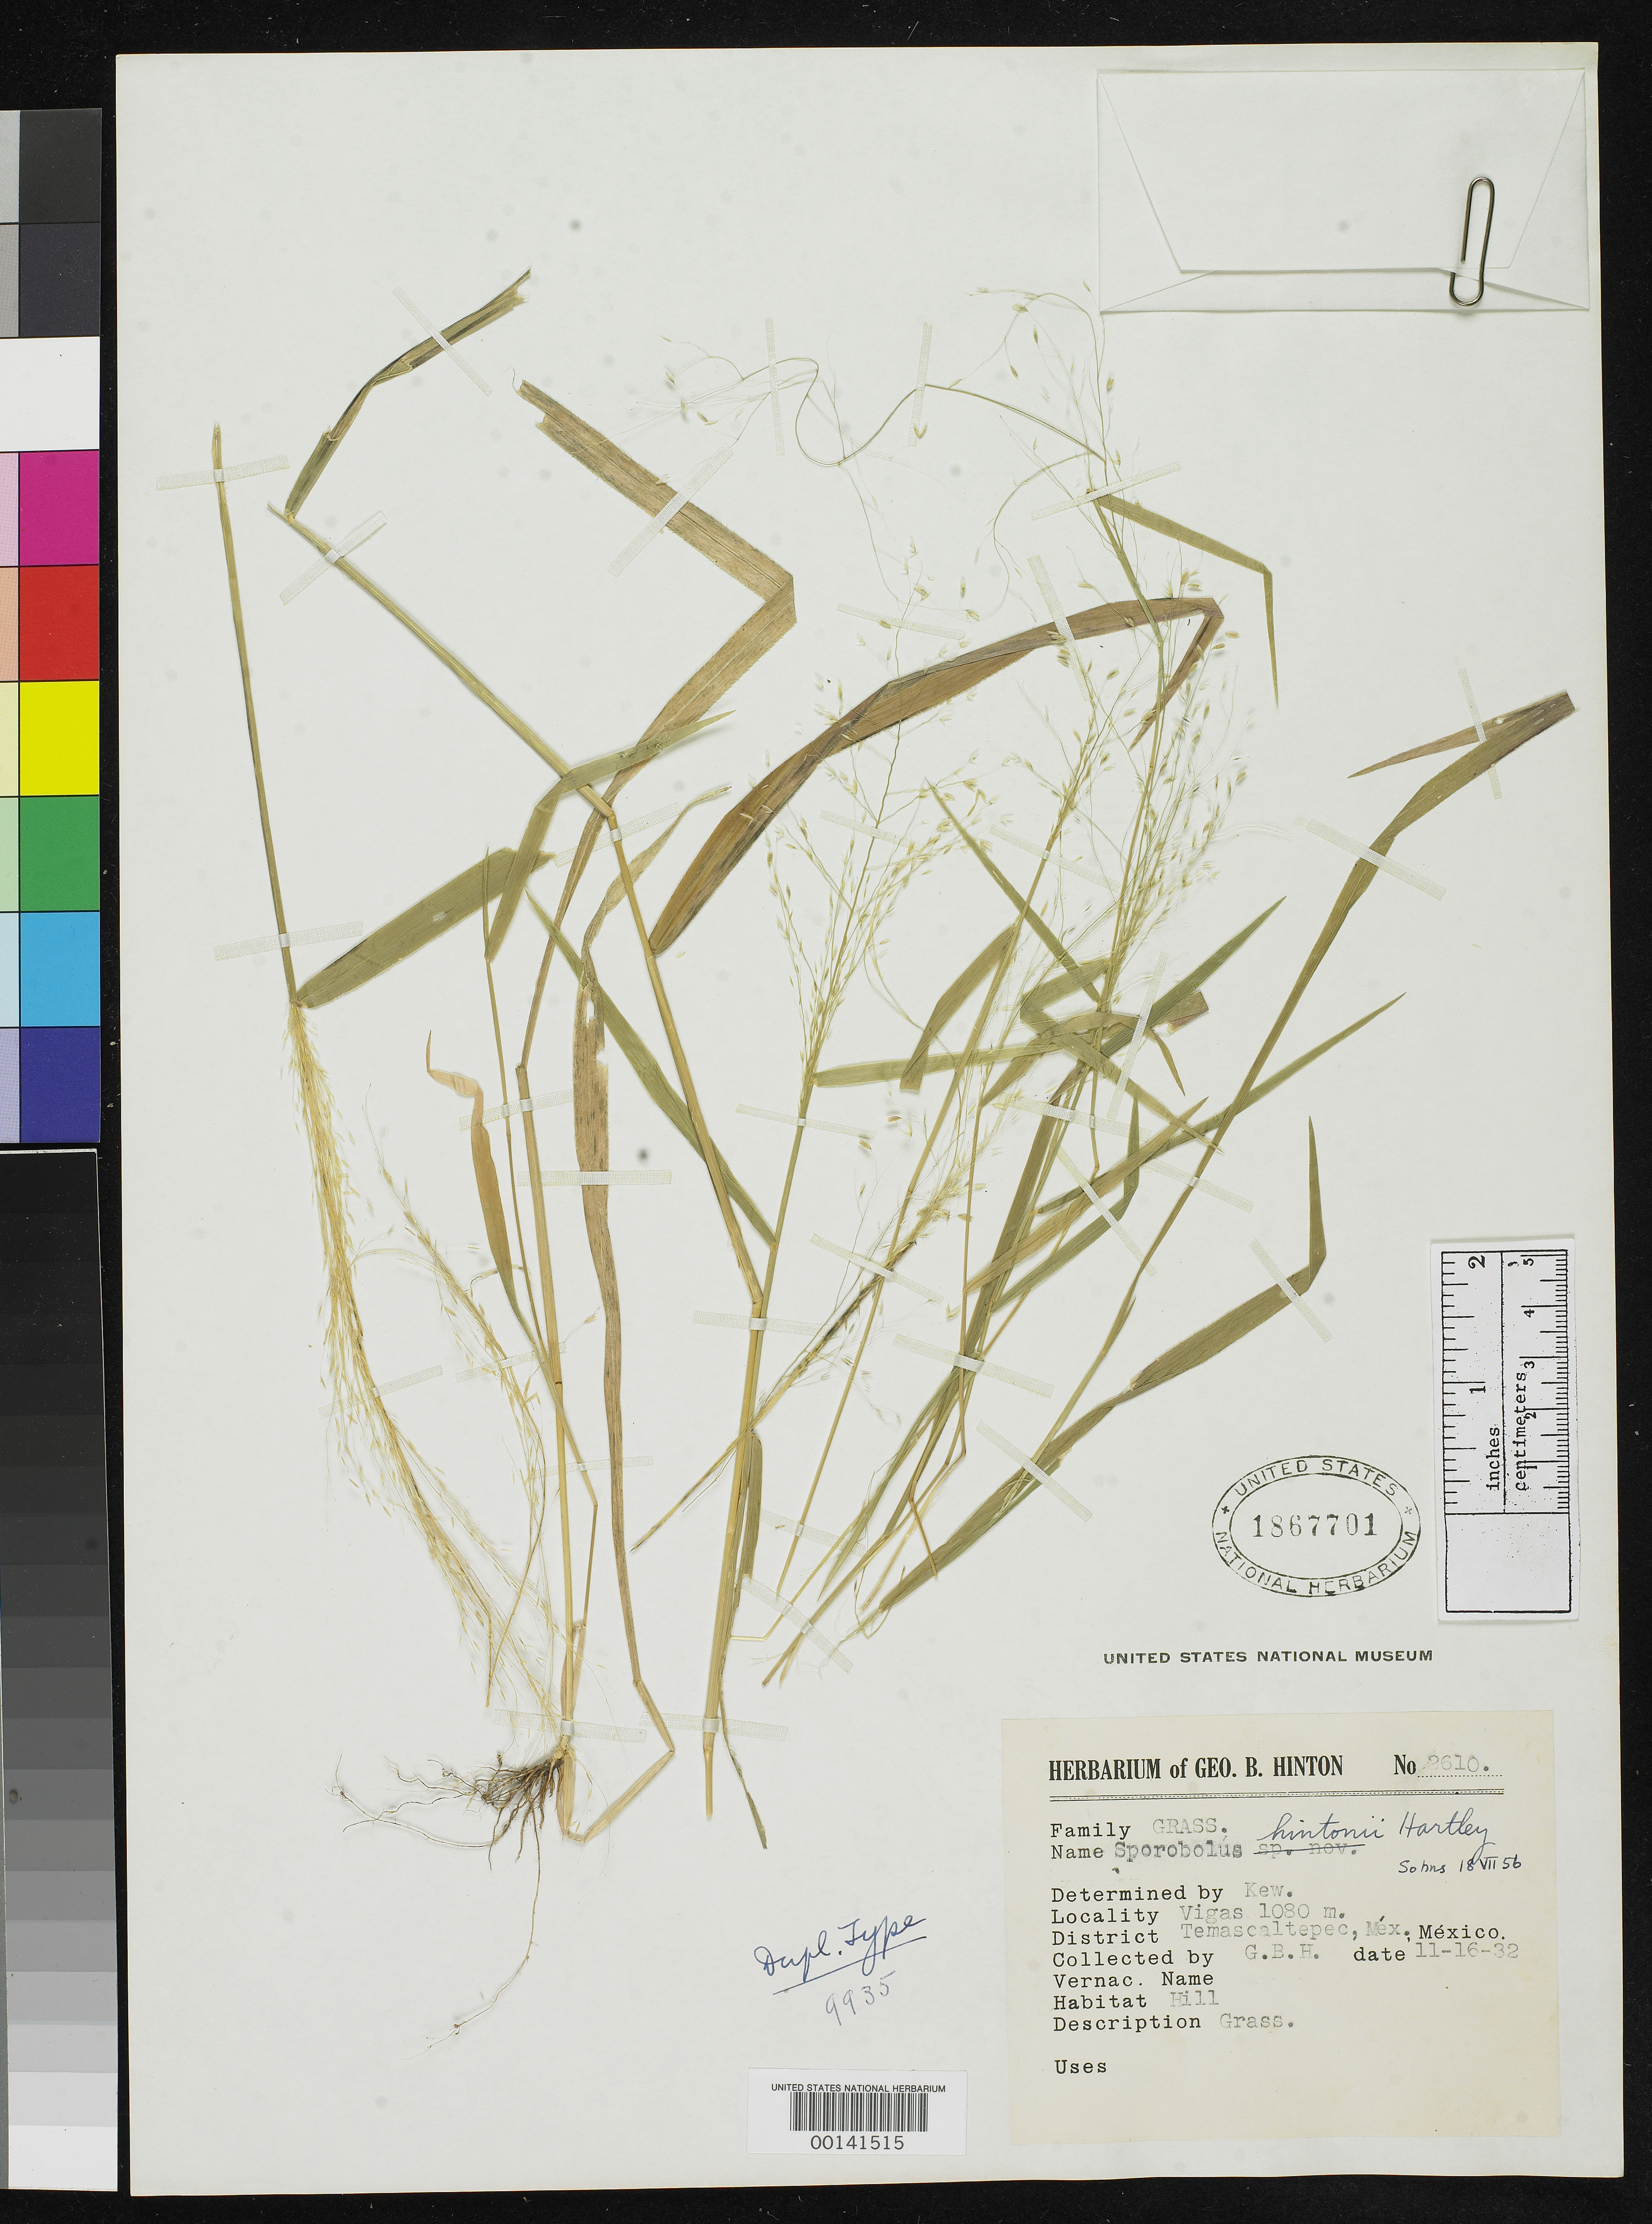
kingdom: Plantae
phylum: Tracheophyta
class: Liliopsida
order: Poales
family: Poaceae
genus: Sporobolus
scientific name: Sporobolus hintonii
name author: T.G. Hartley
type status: Isotype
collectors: G. B. Hinton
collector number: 2610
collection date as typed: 16 Nov 1932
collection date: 1932-11-16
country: Mexico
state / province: México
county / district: Temascaltepec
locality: Vigas.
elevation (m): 1080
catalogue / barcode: US 1867701